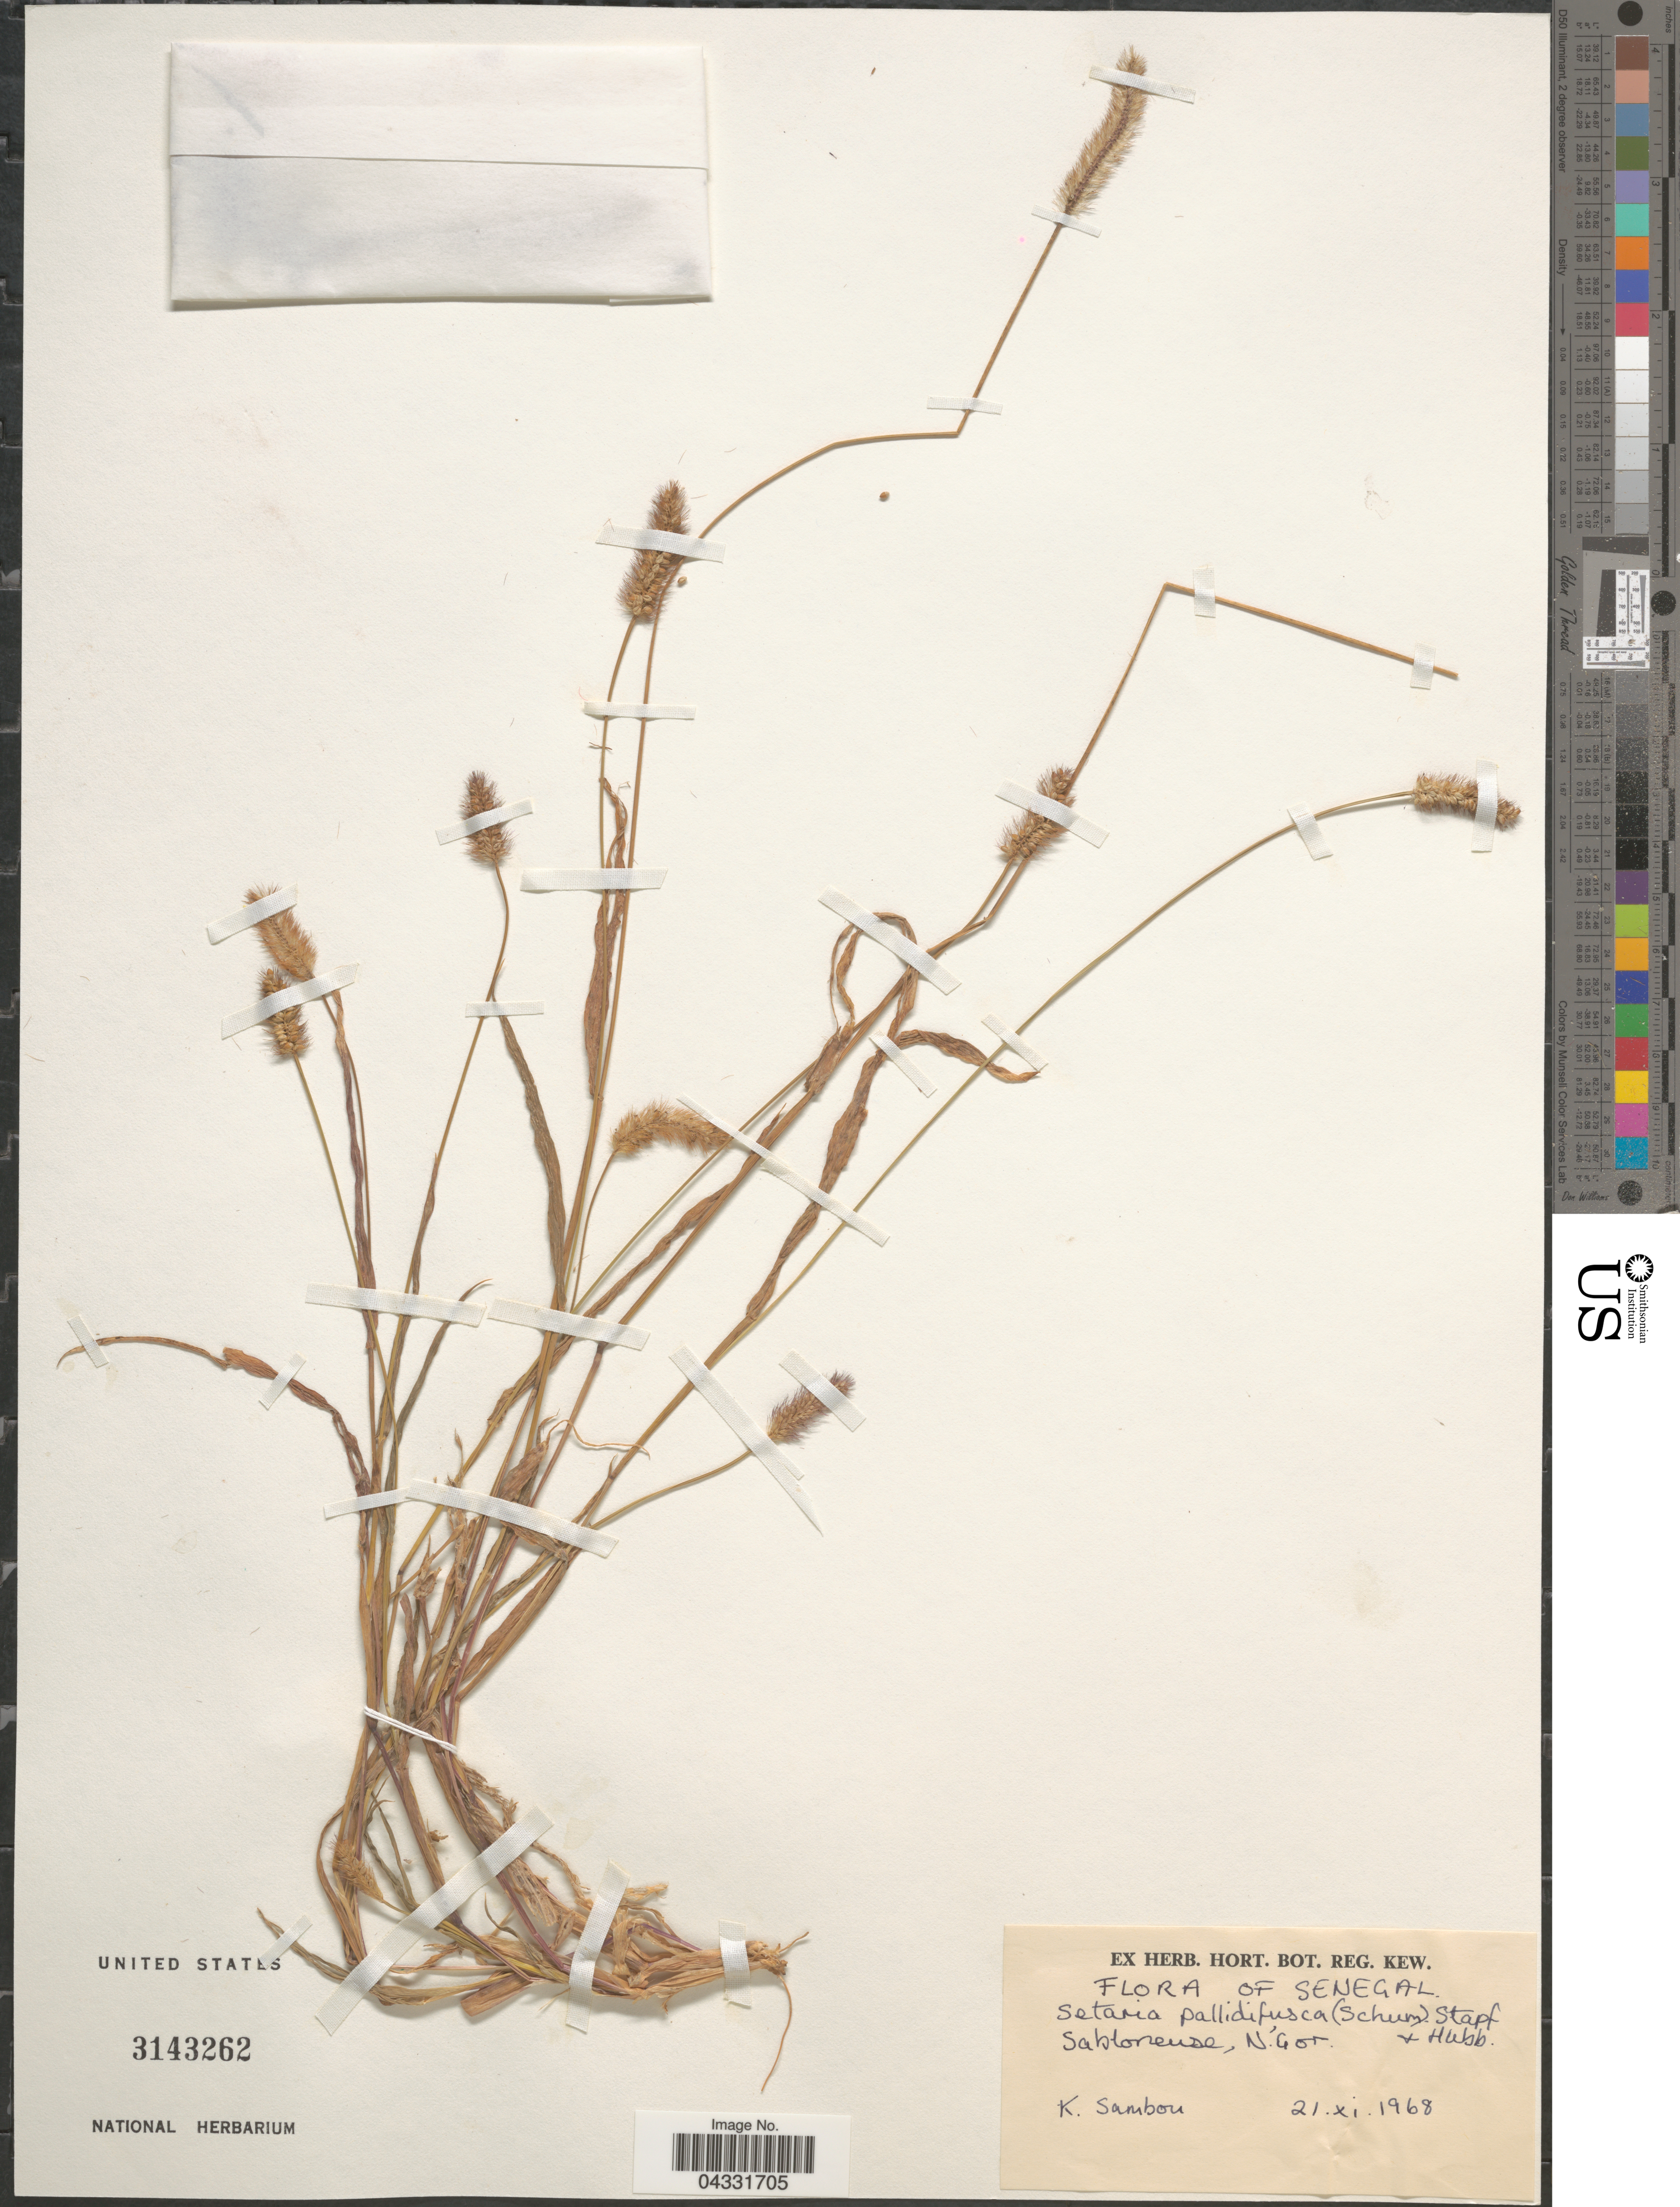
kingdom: Plantae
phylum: Tracheophyta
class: Liliopsida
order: Poales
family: Poaceae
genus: Setaria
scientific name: Setaria pallide-fusca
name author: (Schumach.) Stapf & C.E. Hubb.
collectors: K. Sambon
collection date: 1968-11-21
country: Senegal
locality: Sabloneuse, N.'Gor.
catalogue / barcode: US 3143262